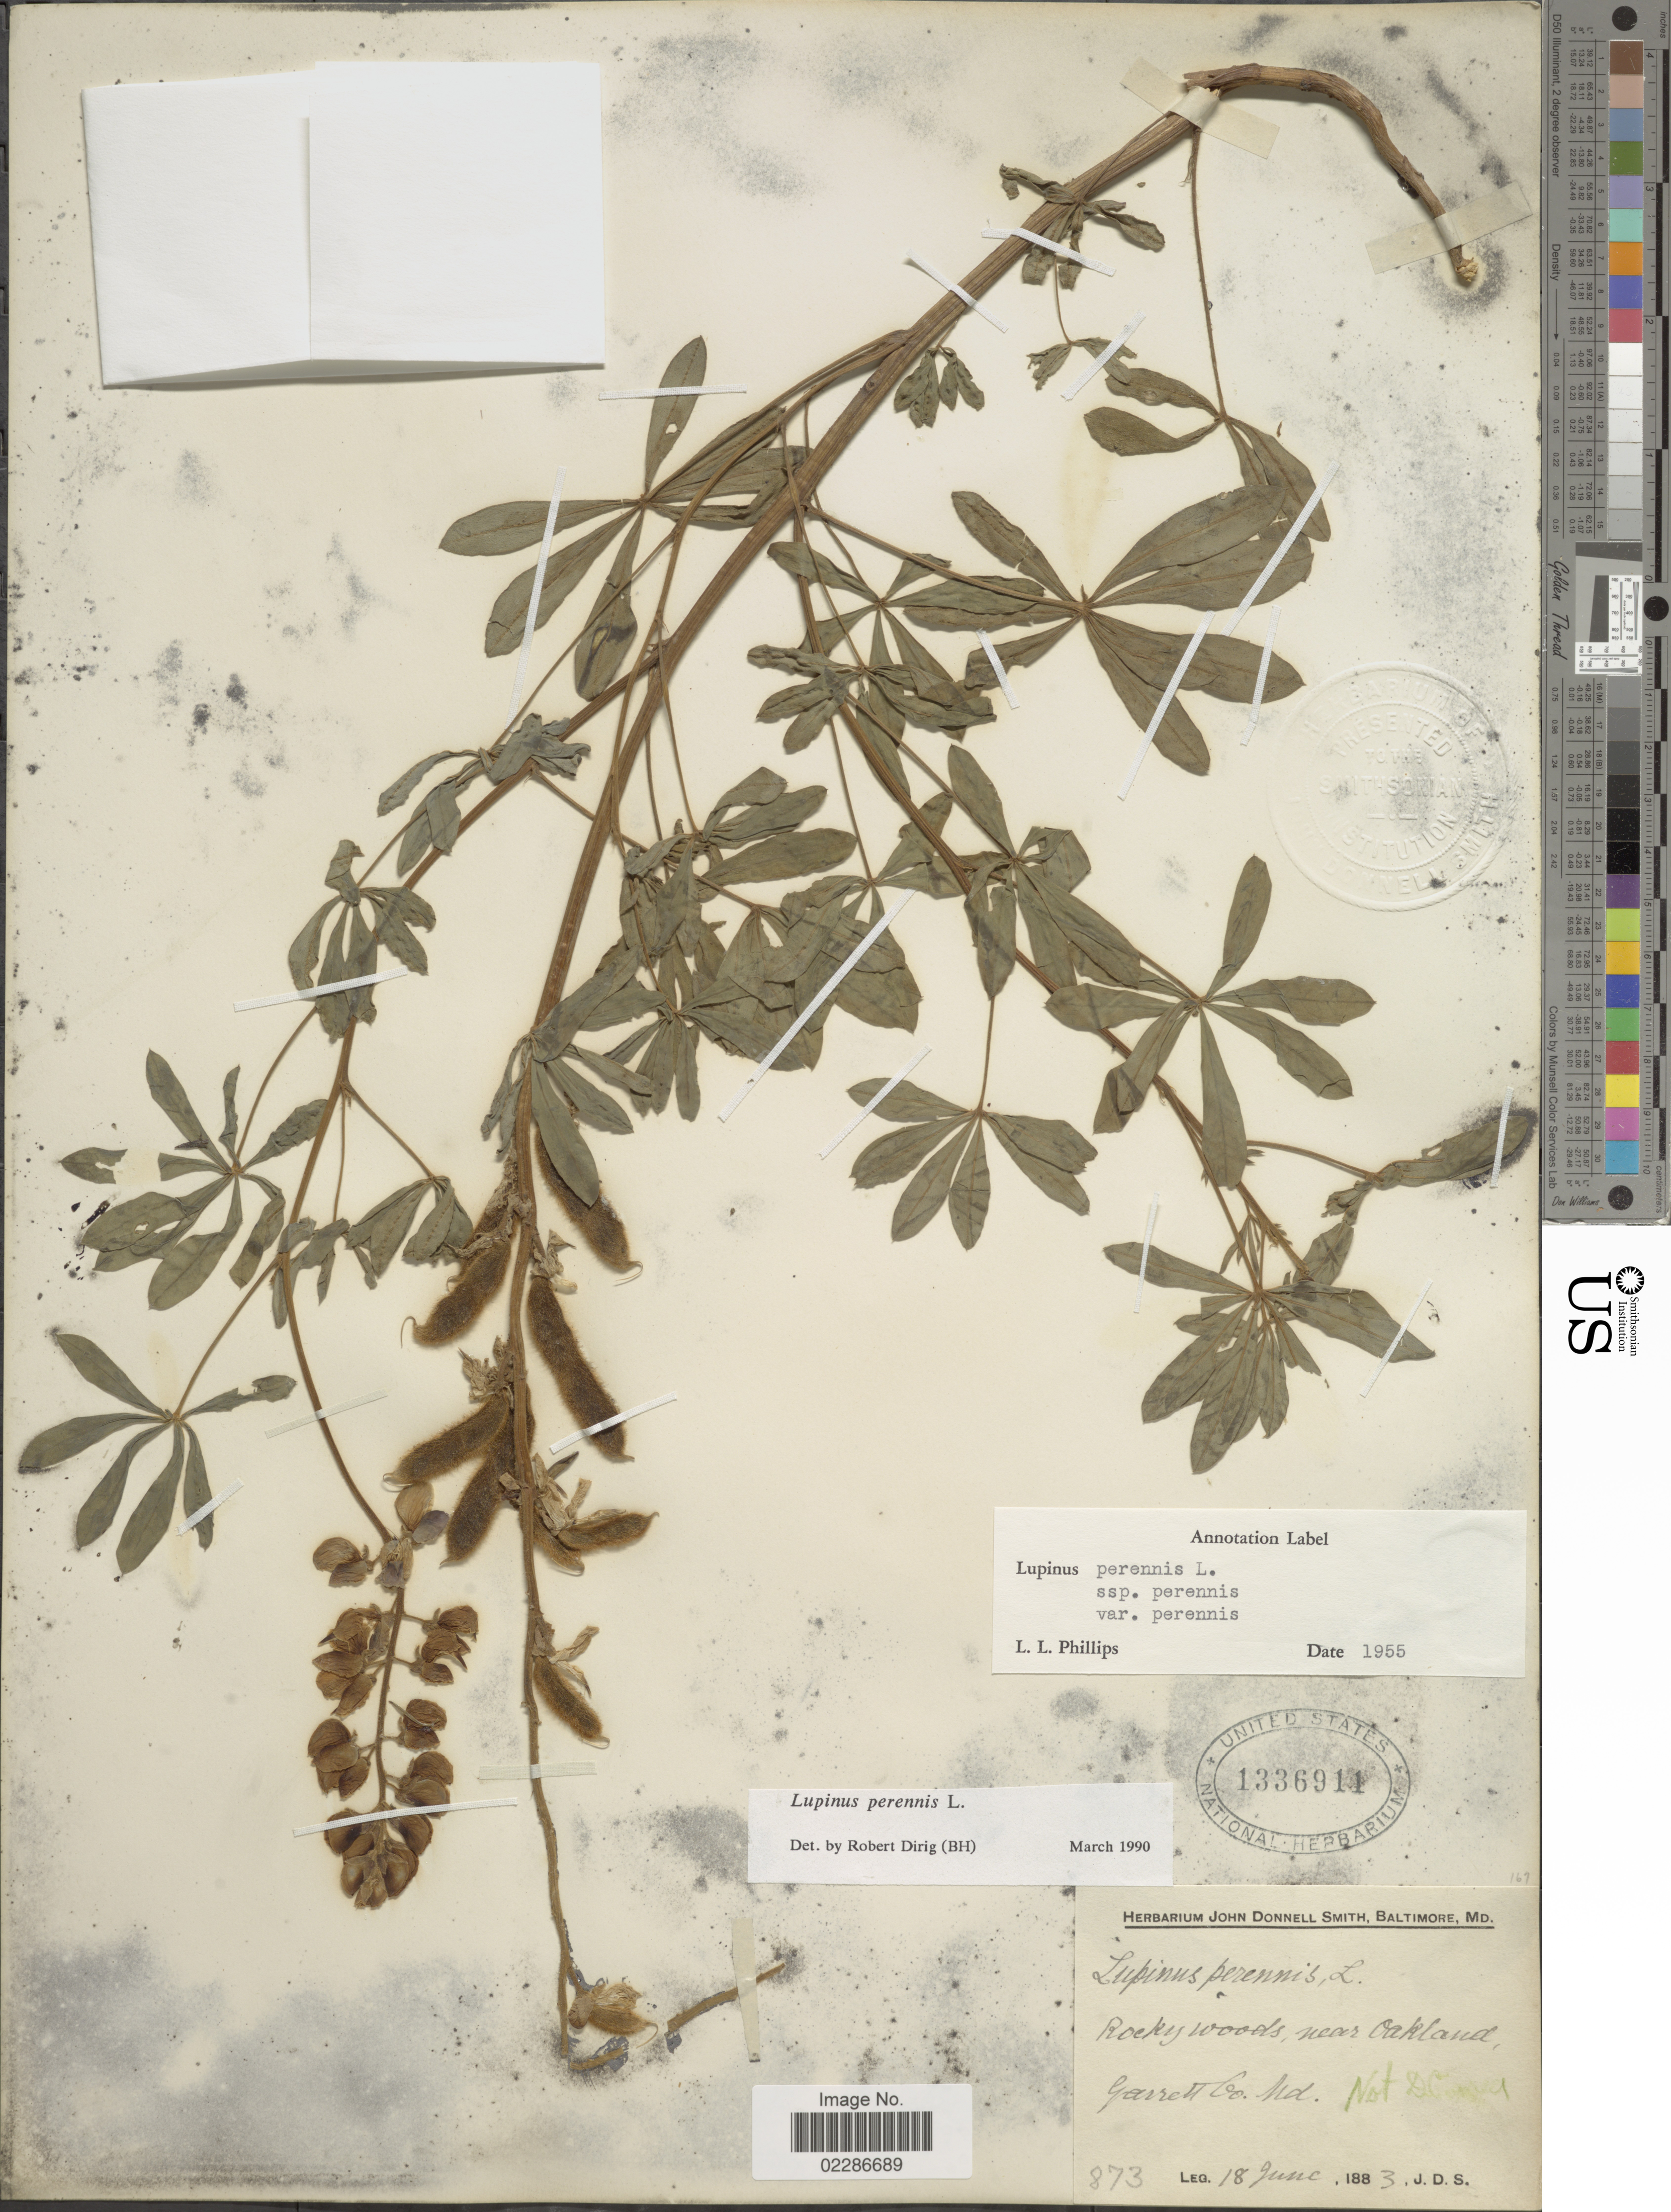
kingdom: Plantae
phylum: Tracheophyta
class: Magnoliopsida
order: Fabales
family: Fabaceae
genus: Lupinus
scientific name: Lupinus perennis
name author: L.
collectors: J. Donnell Smith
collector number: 873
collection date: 1883-06-18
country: United States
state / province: Maryland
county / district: Garrett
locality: Rocky woods, near Oakland, Garrett Co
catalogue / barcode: US 1336911